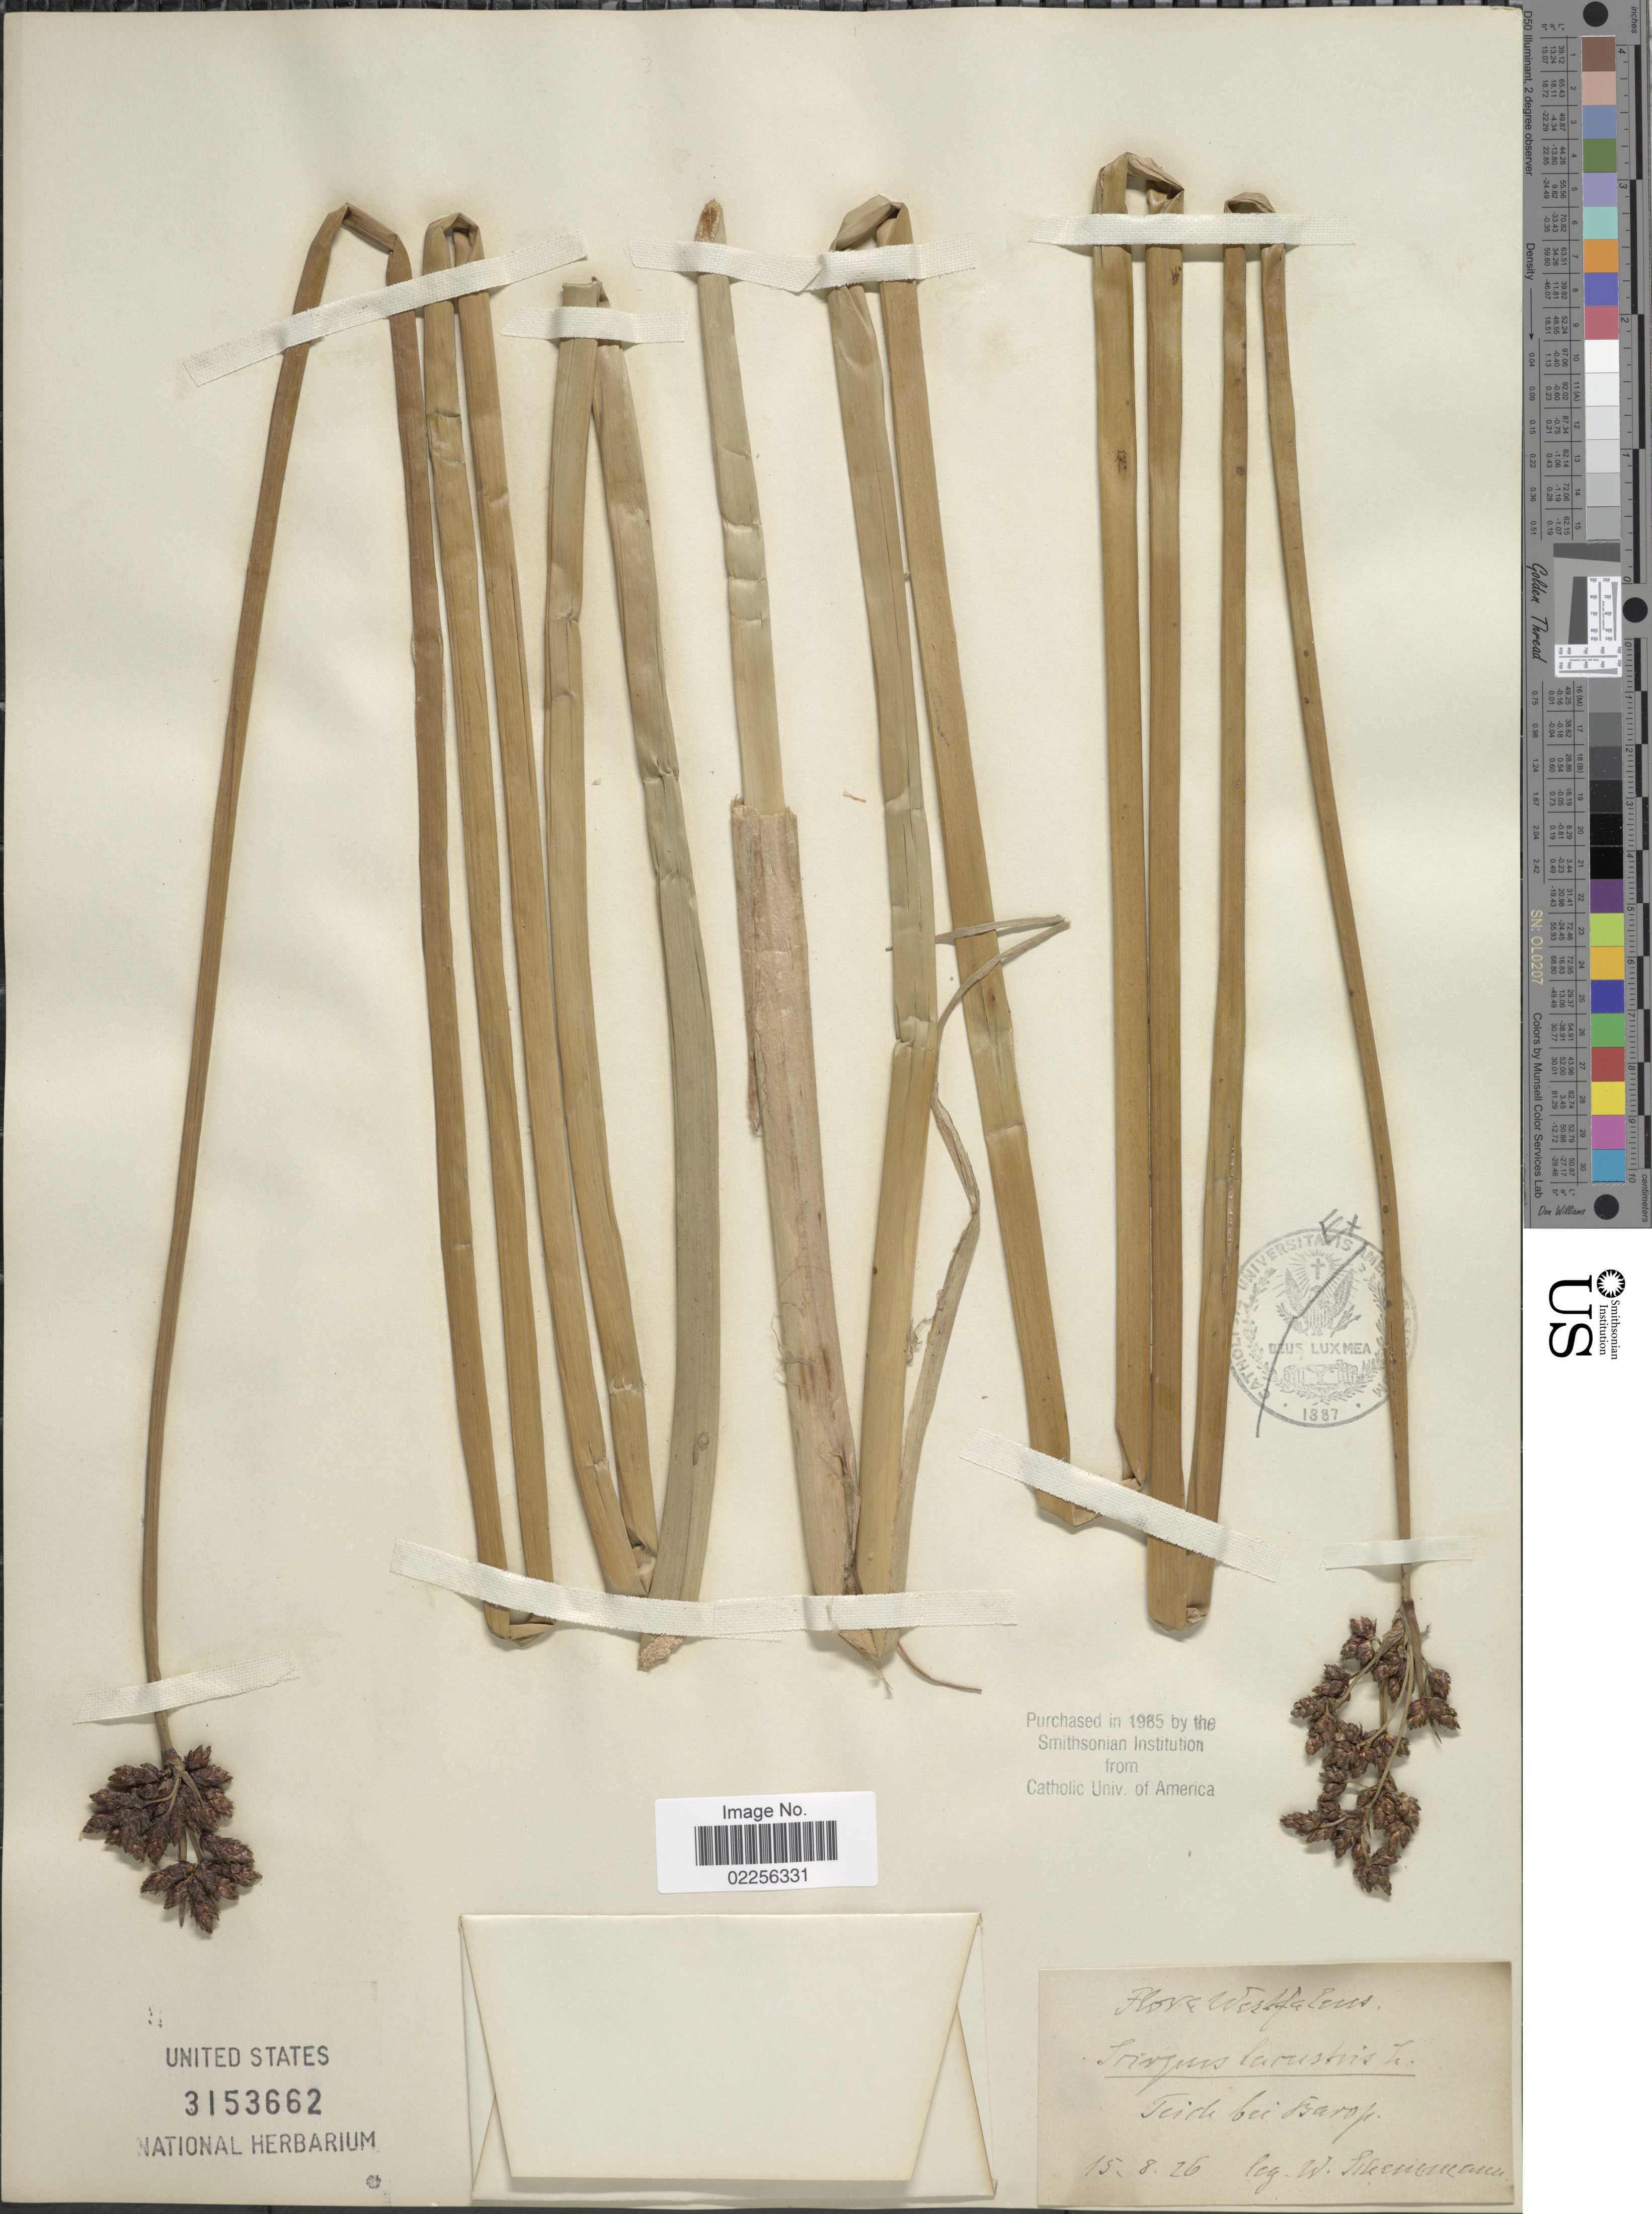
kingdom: Plantae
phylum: Tracheophyta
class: Liliopsida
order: Poales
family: Cyperaceae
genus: Schoenoplectus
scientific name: Schoenoplectus lacustris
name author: (L.) Palla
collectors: W. Schemmann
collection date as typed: Transcribed d/m/y: 15/8/26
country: Germany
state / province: Nordrhein-Westfalen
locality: Westfalen,Teich bei Barop [interpreted]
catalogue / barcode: US 3153662